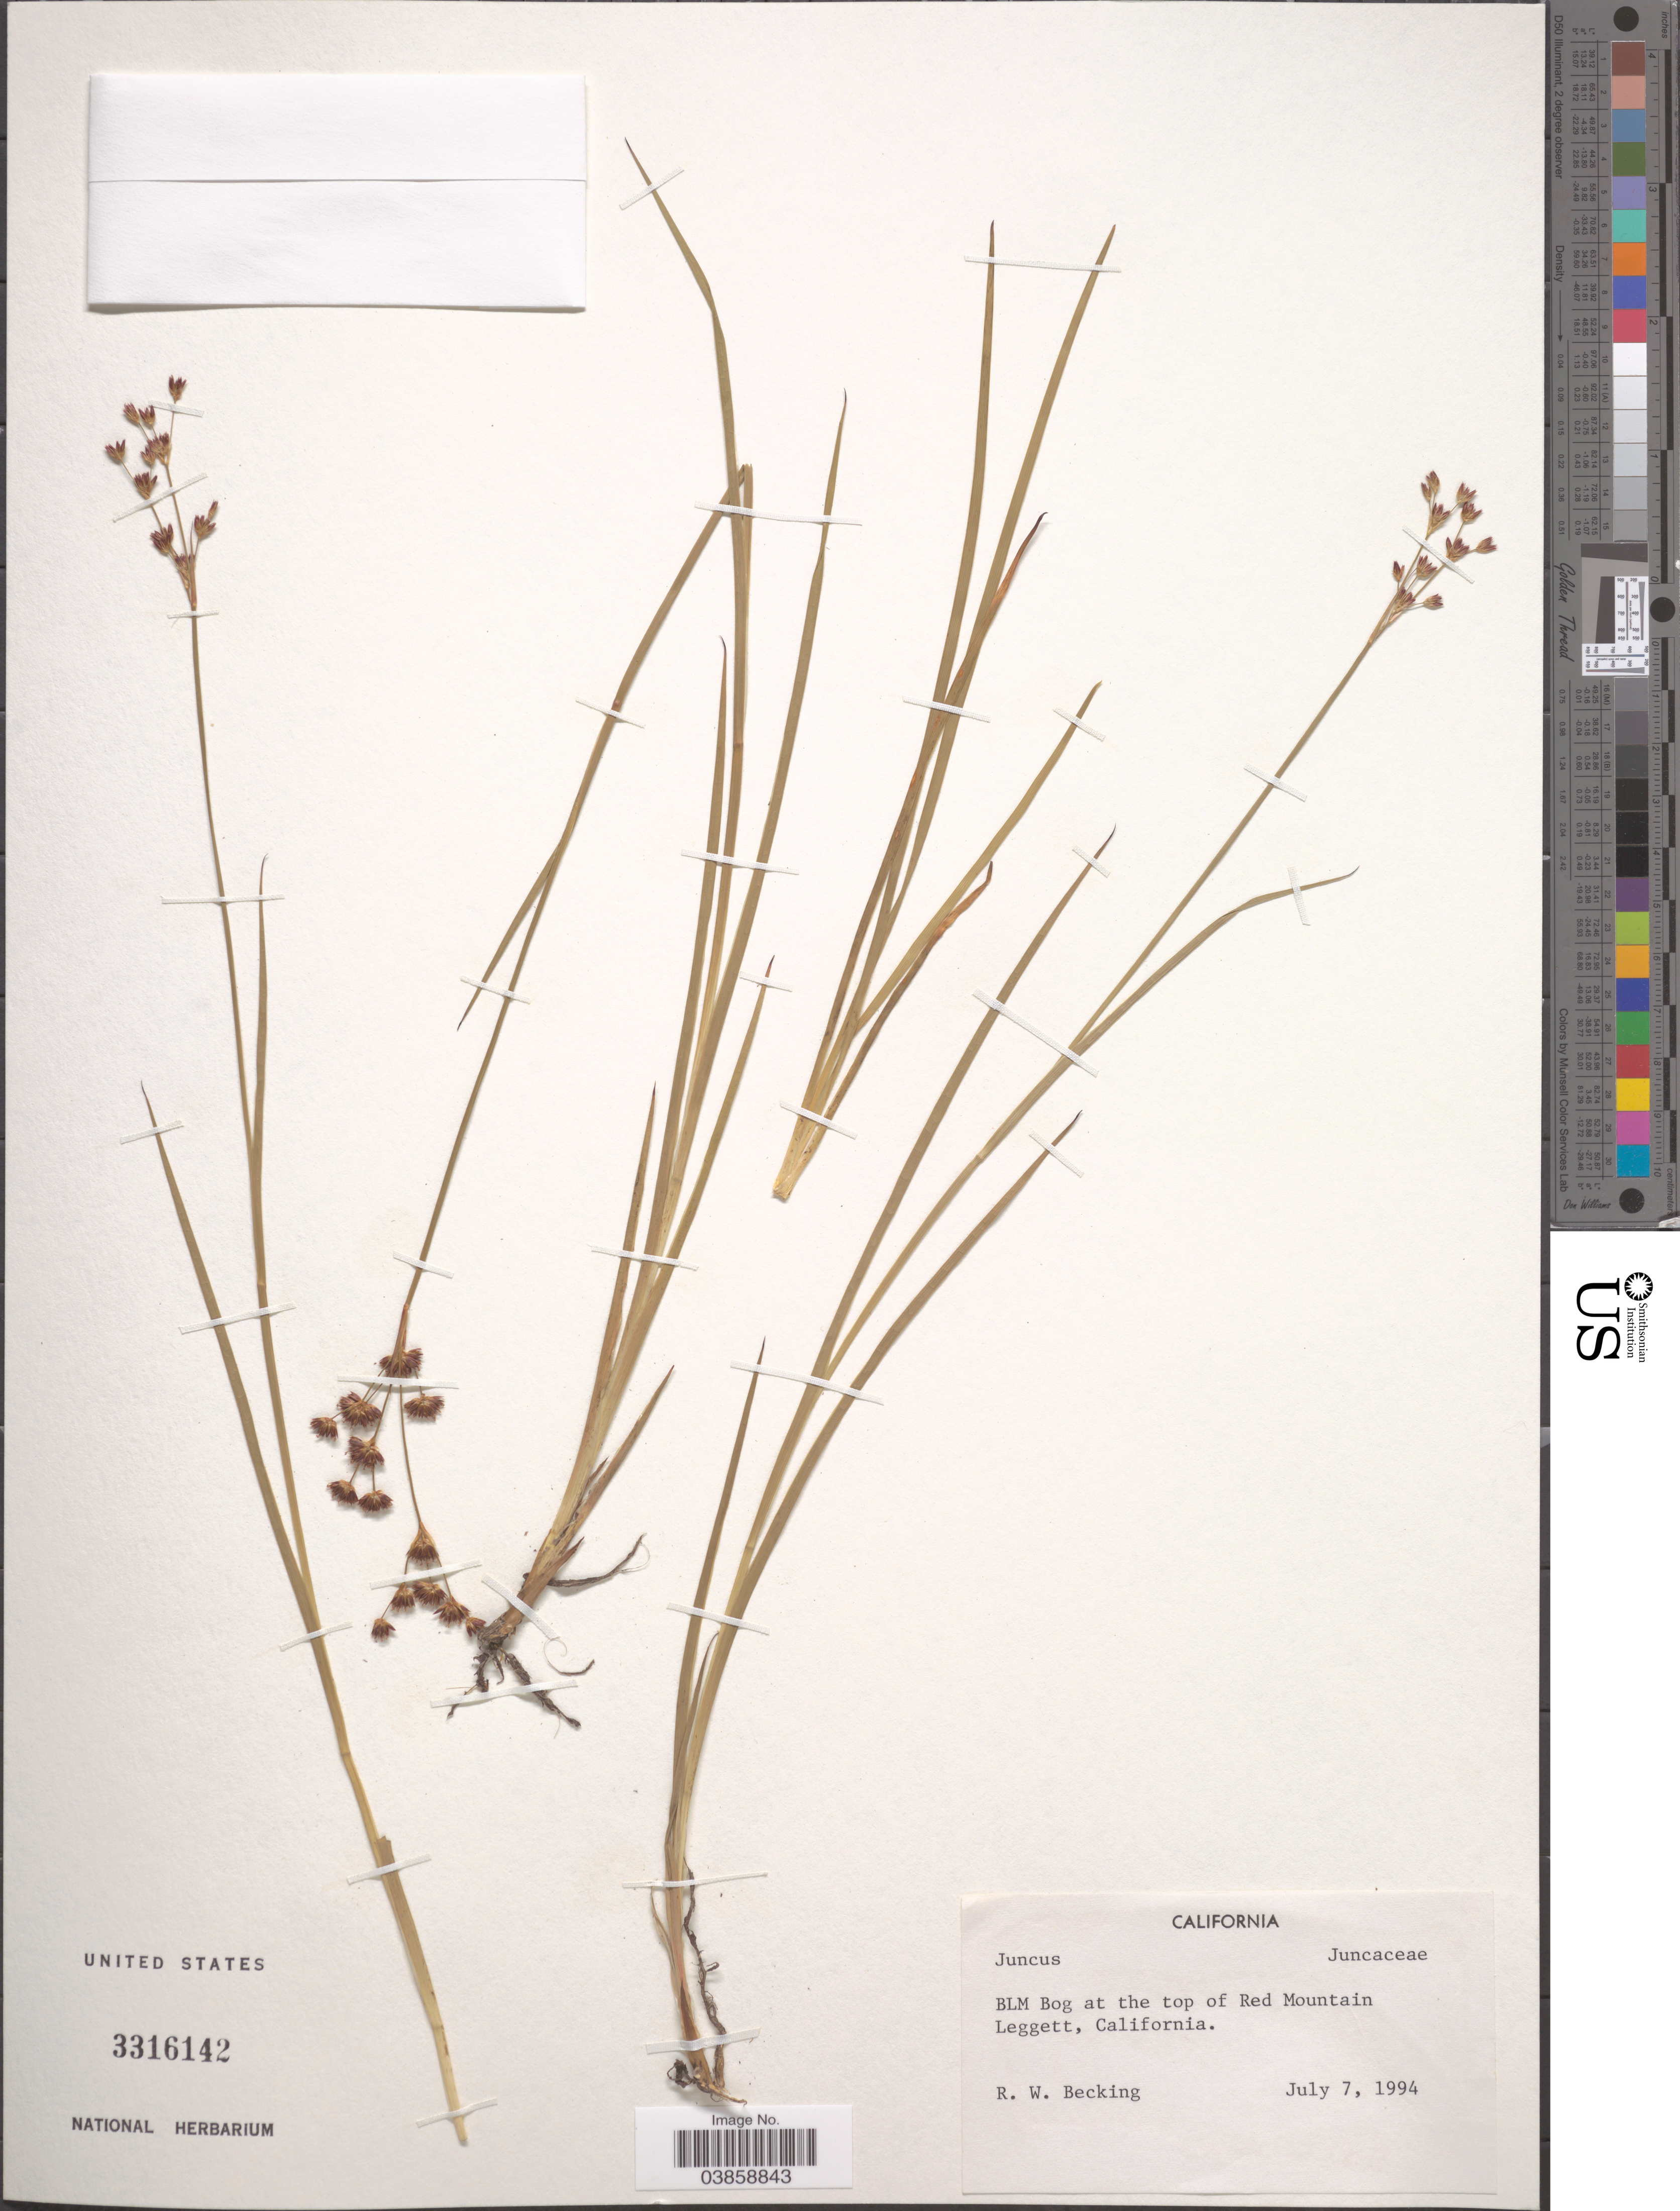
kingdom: Plantae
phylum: Tracheophyta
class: Liliopsida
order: Poales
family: Juncaceae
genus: Juncus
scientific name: Juncus sp.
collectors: R. Becking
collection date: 1994-07-07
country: United States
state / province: California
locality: BLM Bog at the top of Red Mountain Leggett.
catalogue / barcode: US 3316142